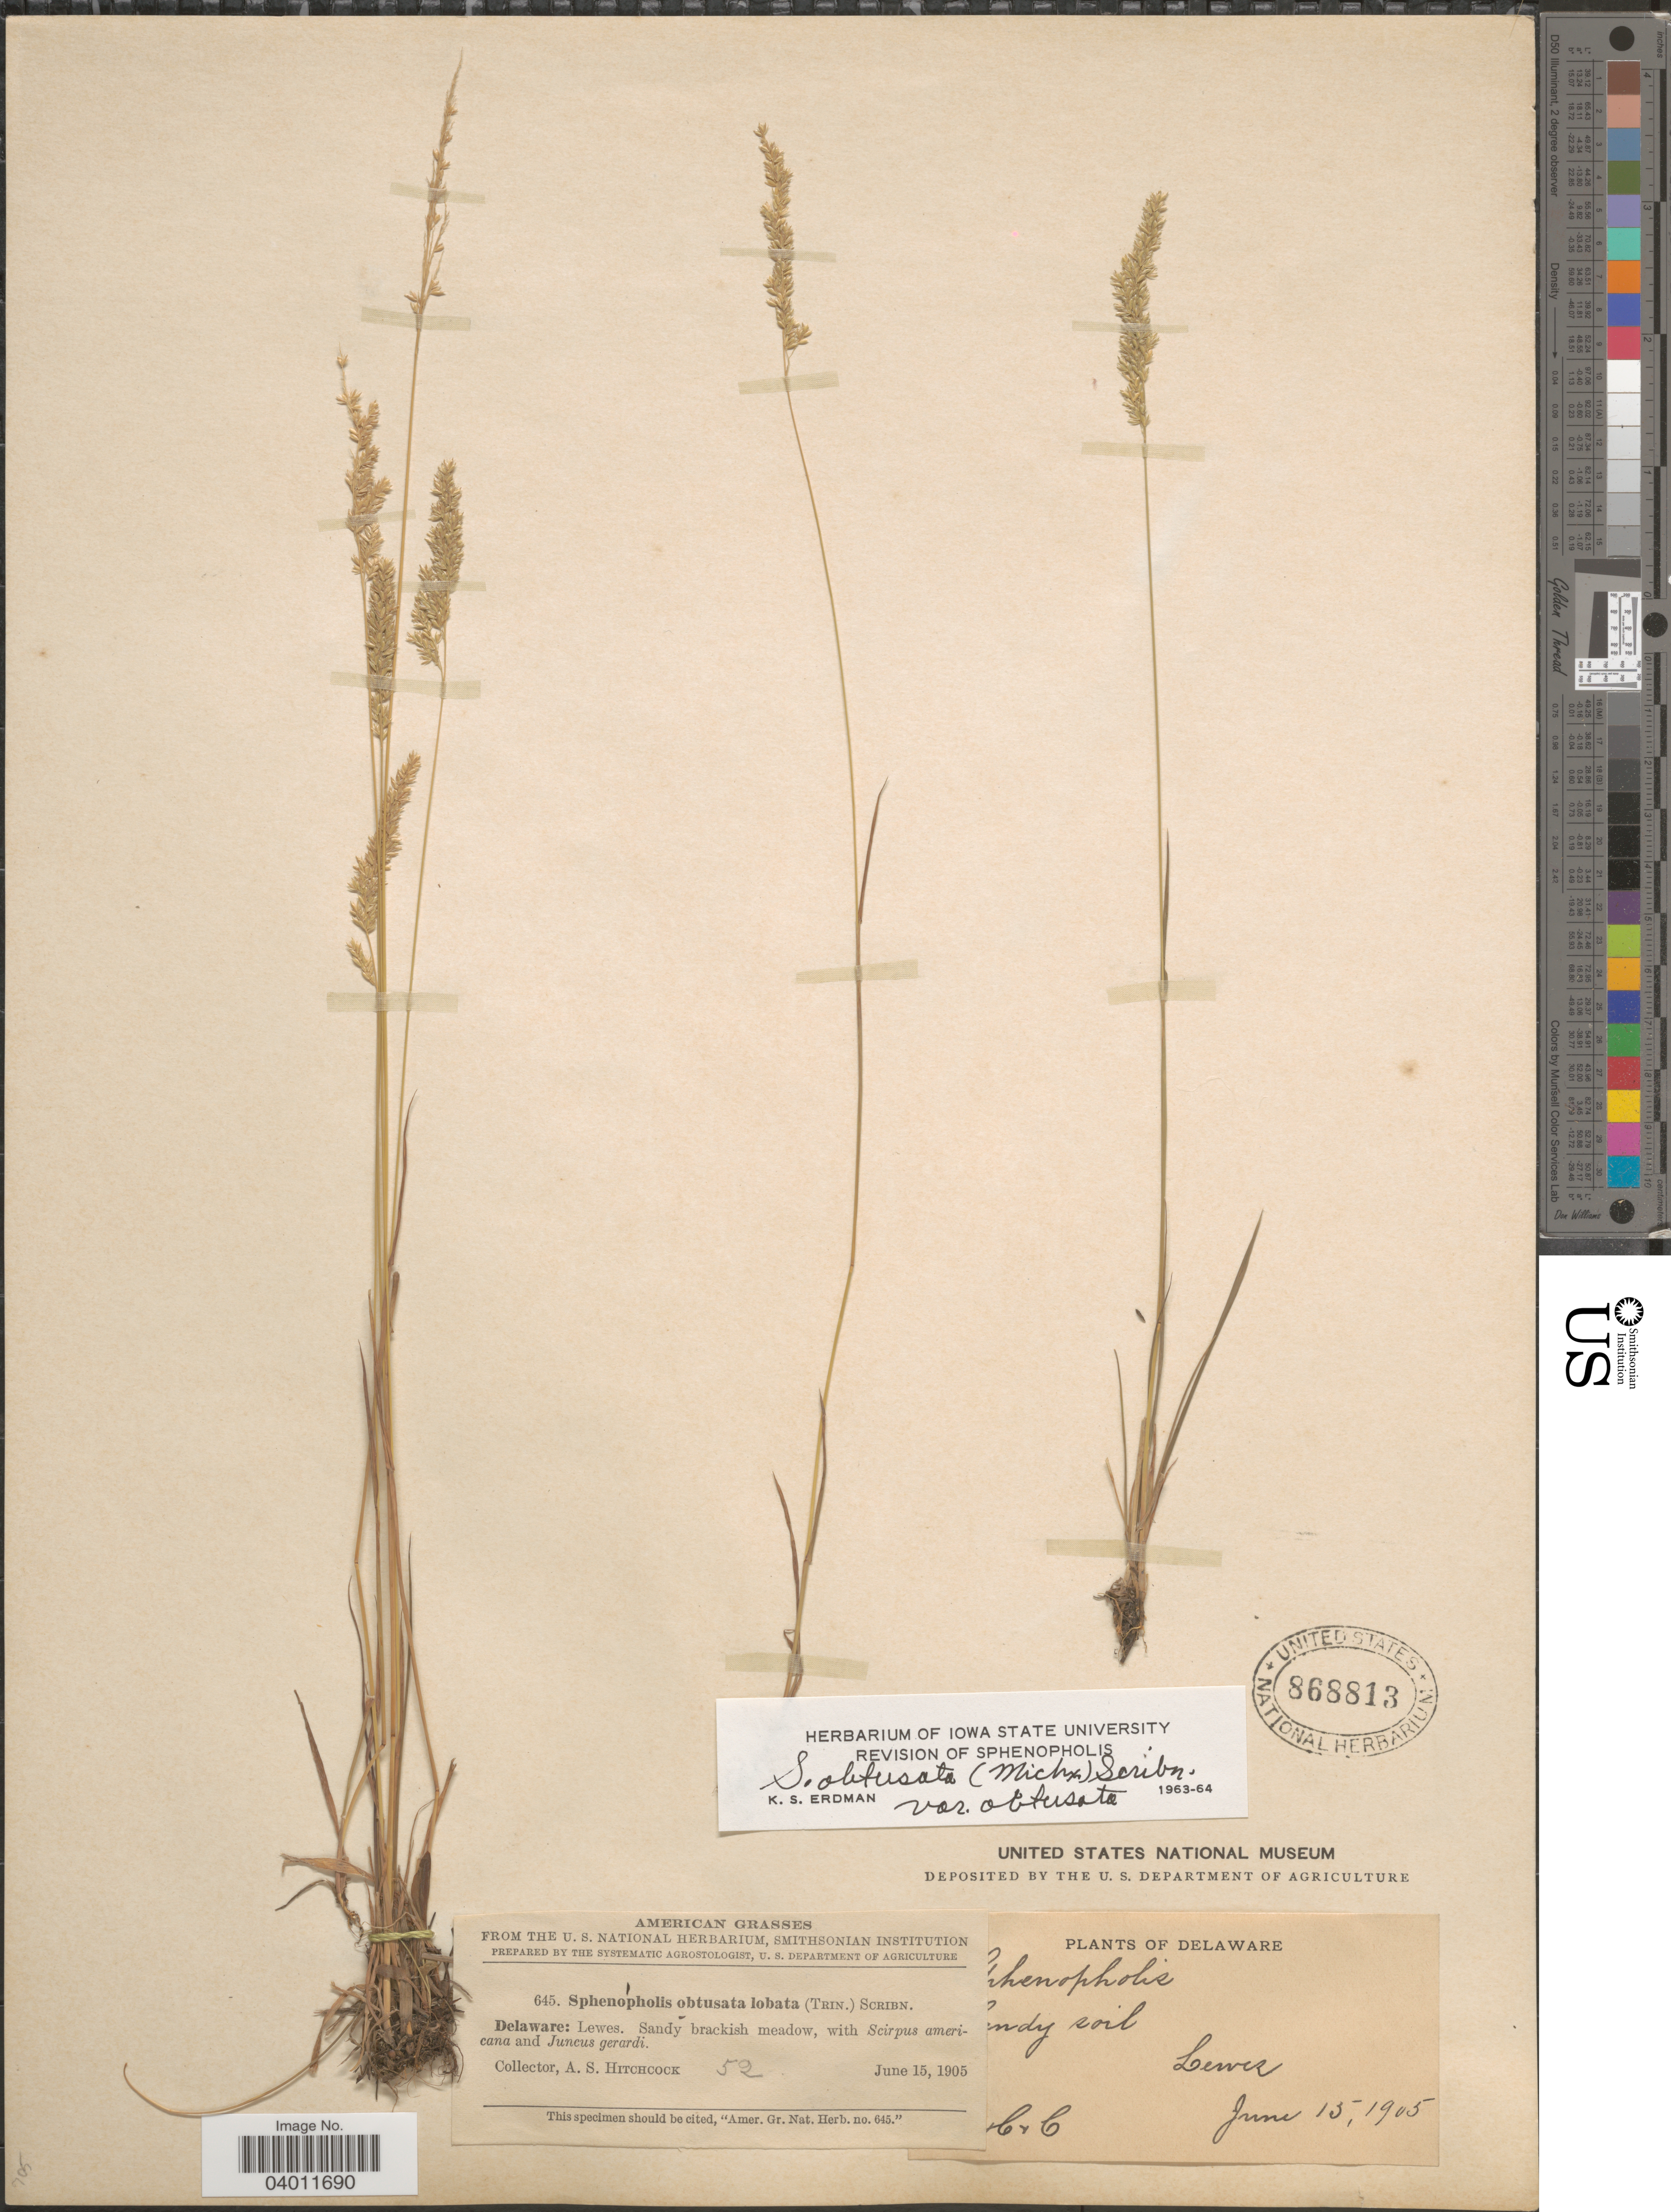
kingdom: Plantae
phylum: Tracheophyta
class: Liliopsida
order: Poales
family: Poaceae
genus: Sphenopholis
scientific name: Sphenopholis obtusata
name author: (Michx.) Scribn.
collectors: A. S. Hitchcock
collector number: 645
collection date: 1905-06-15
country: United States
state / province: Delaware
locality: Lewes.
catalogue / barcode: US 868813